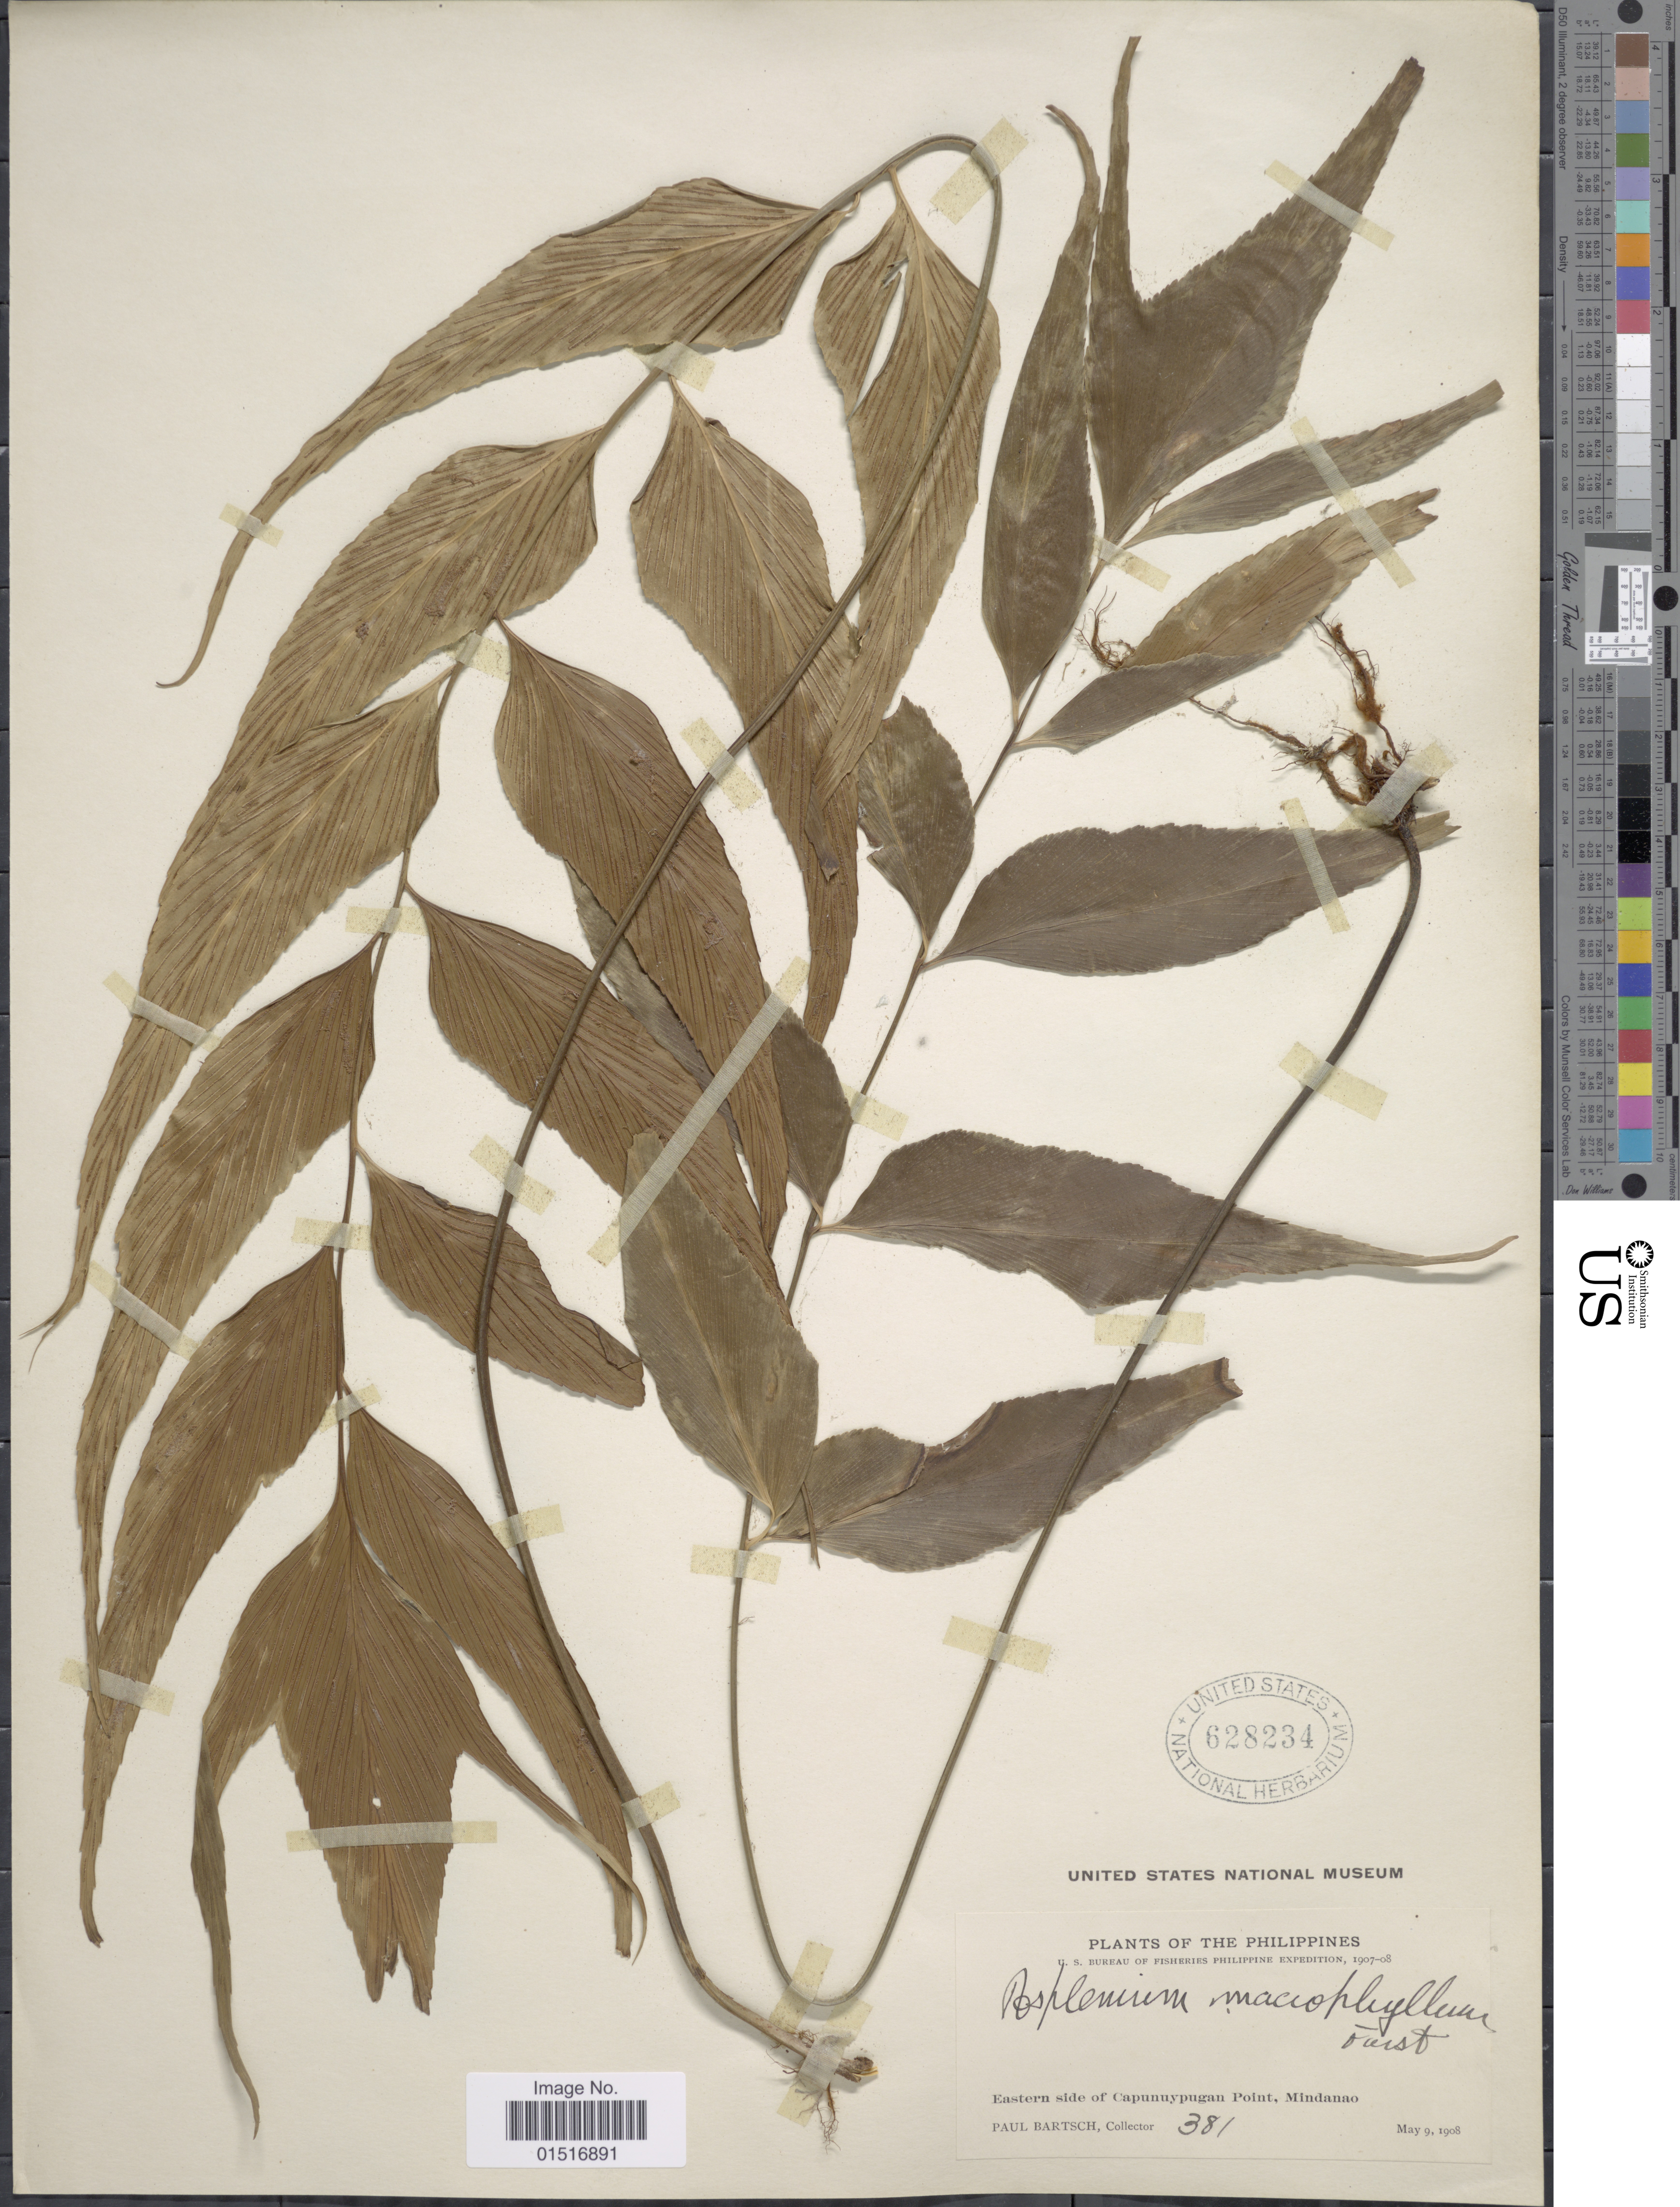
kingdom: Plantae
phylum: Tracheophyta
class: Polypodiopsida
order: Polypodiales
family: Aspleniaceae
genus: Asplenium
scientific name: Asplenium polyodon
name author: G. Forst.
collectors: P. Bartsch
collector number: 381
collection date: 1908-05-09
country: Philippines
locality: Eastern side of Capunuyugan Point, Mindanao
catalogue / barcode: US 628234